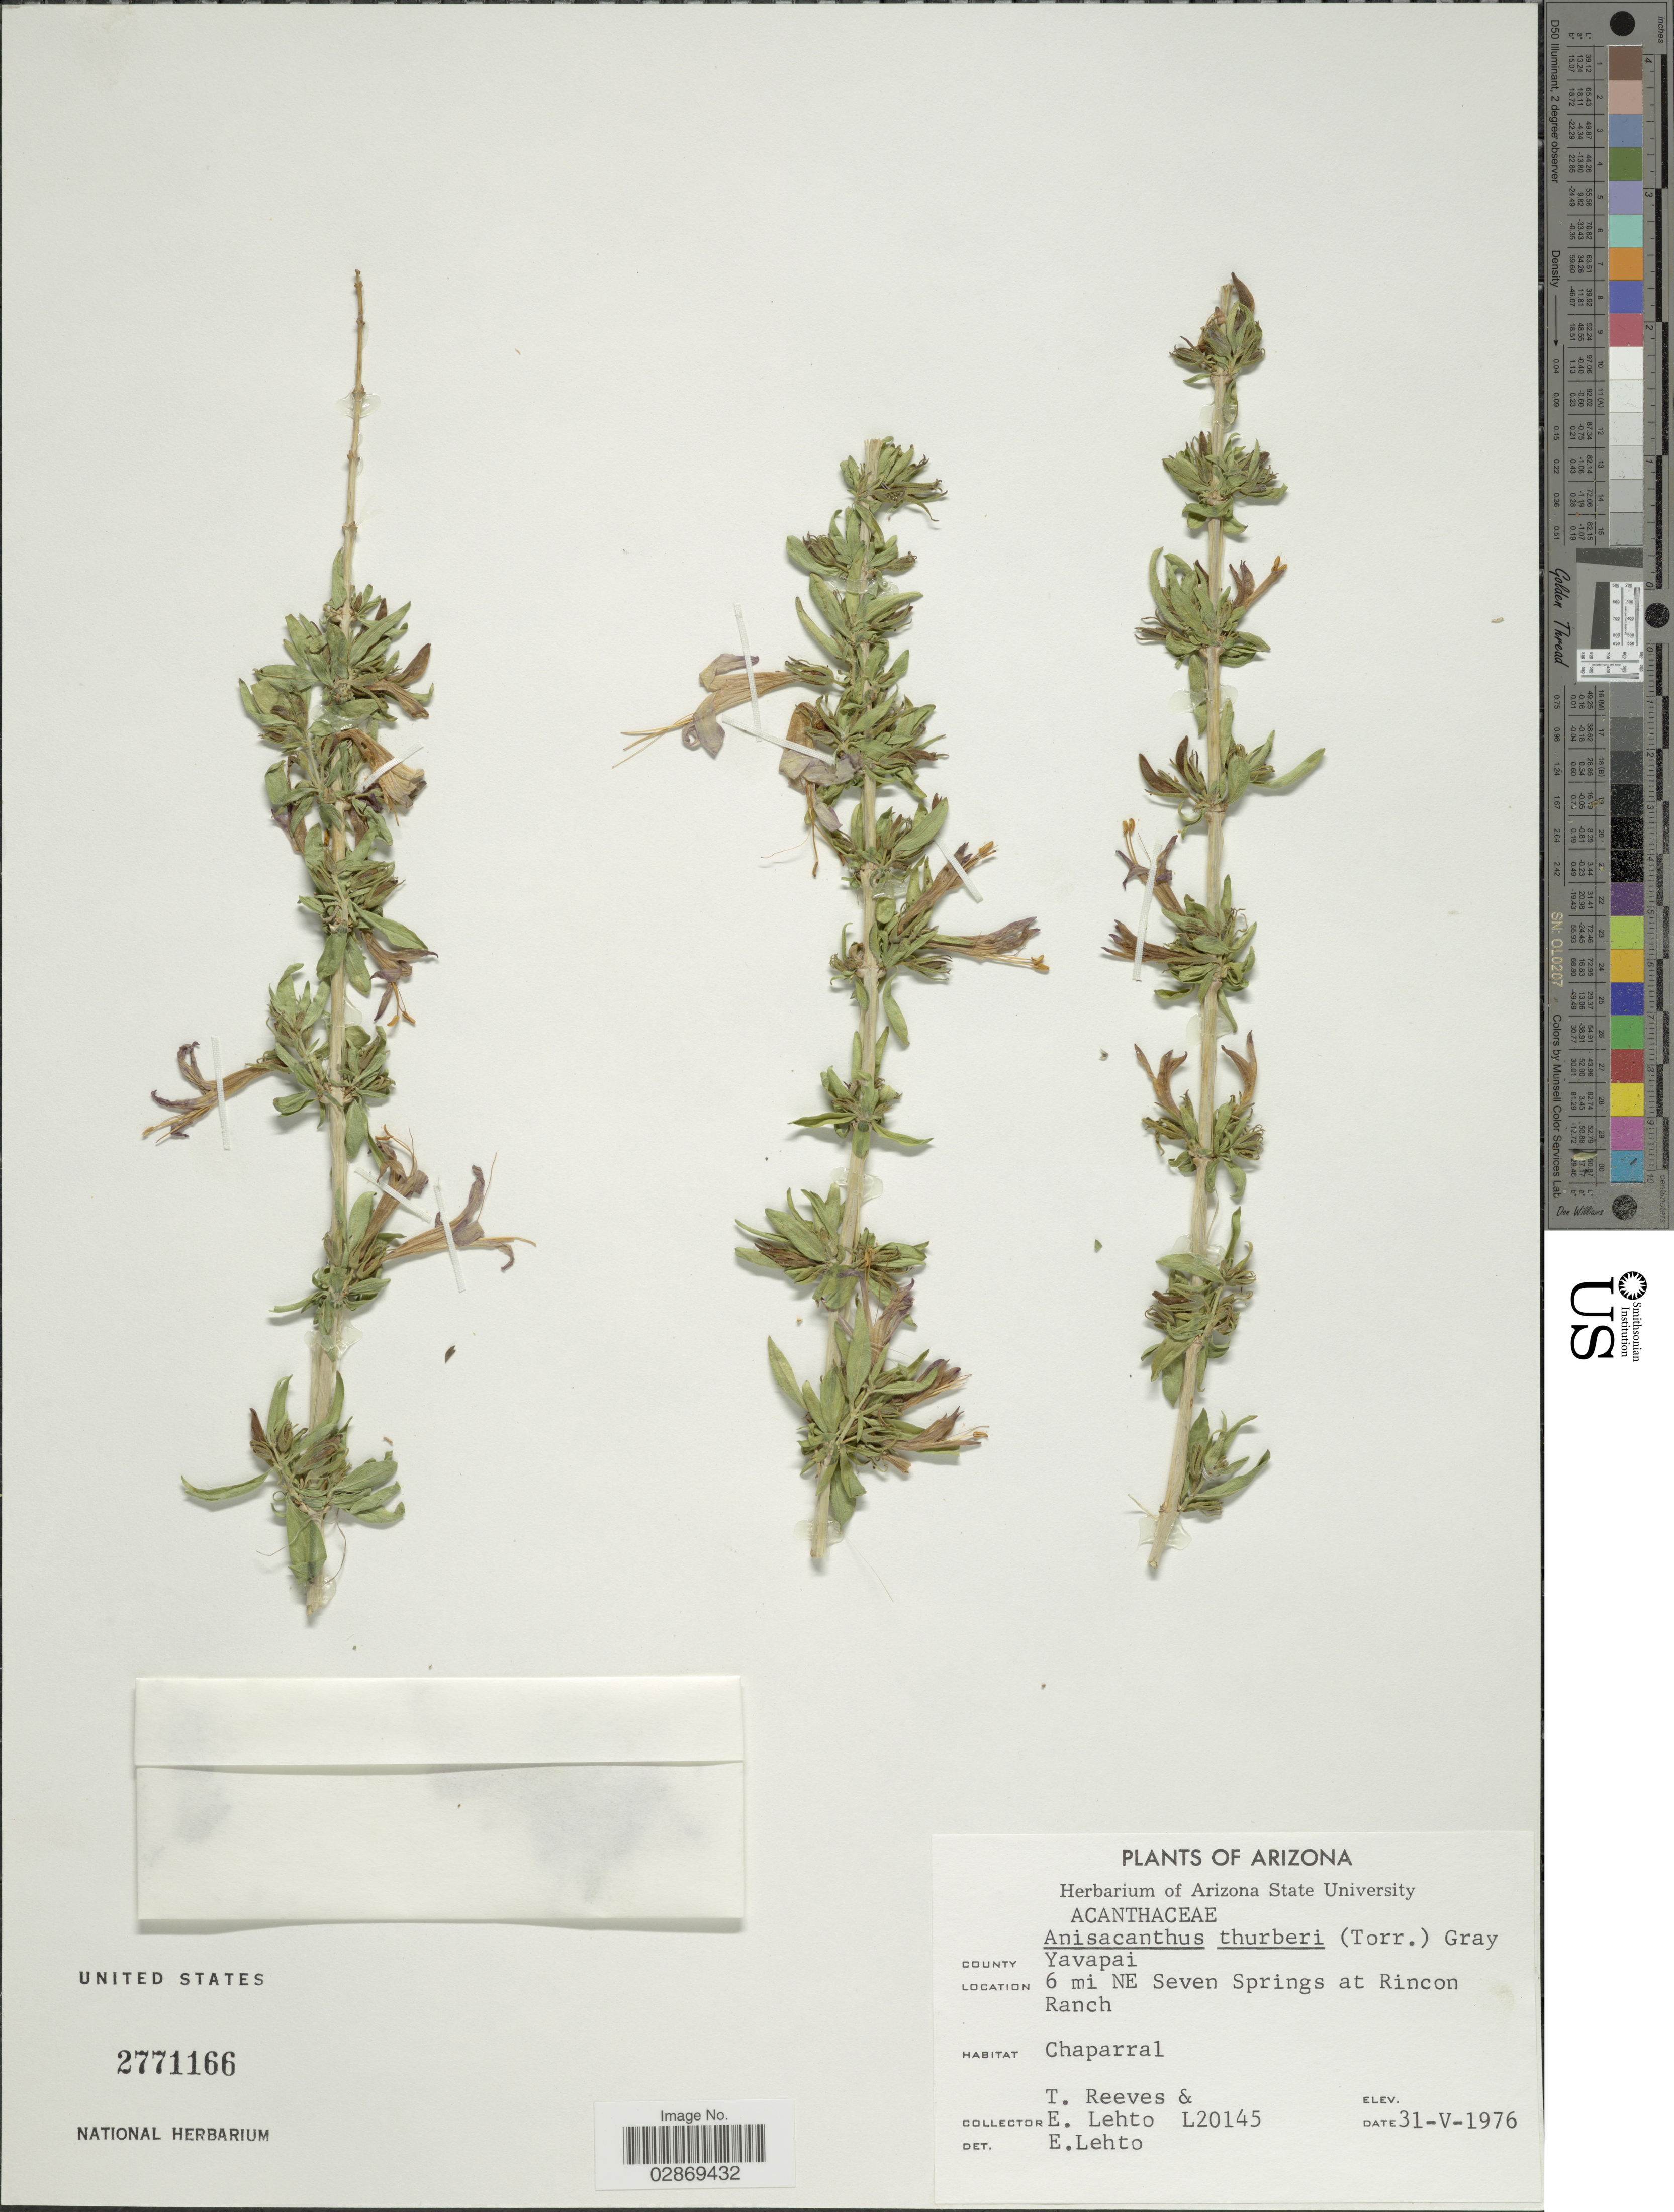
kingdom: Plantae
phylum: Tracheophyta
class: Magnoliopsida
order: Lamiales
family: Acanthaceae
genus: Anisacanthus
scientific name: Anisacanthus thurberi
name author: (Torr.) A. Gray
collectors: T. Reeves & E. Lehto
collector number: L20145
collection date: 1976-05-31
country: United States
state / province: Arizona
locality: County Yavapai, 6 mi NE Seven Springs at Rincon Ranch.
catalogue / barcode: US 2771166